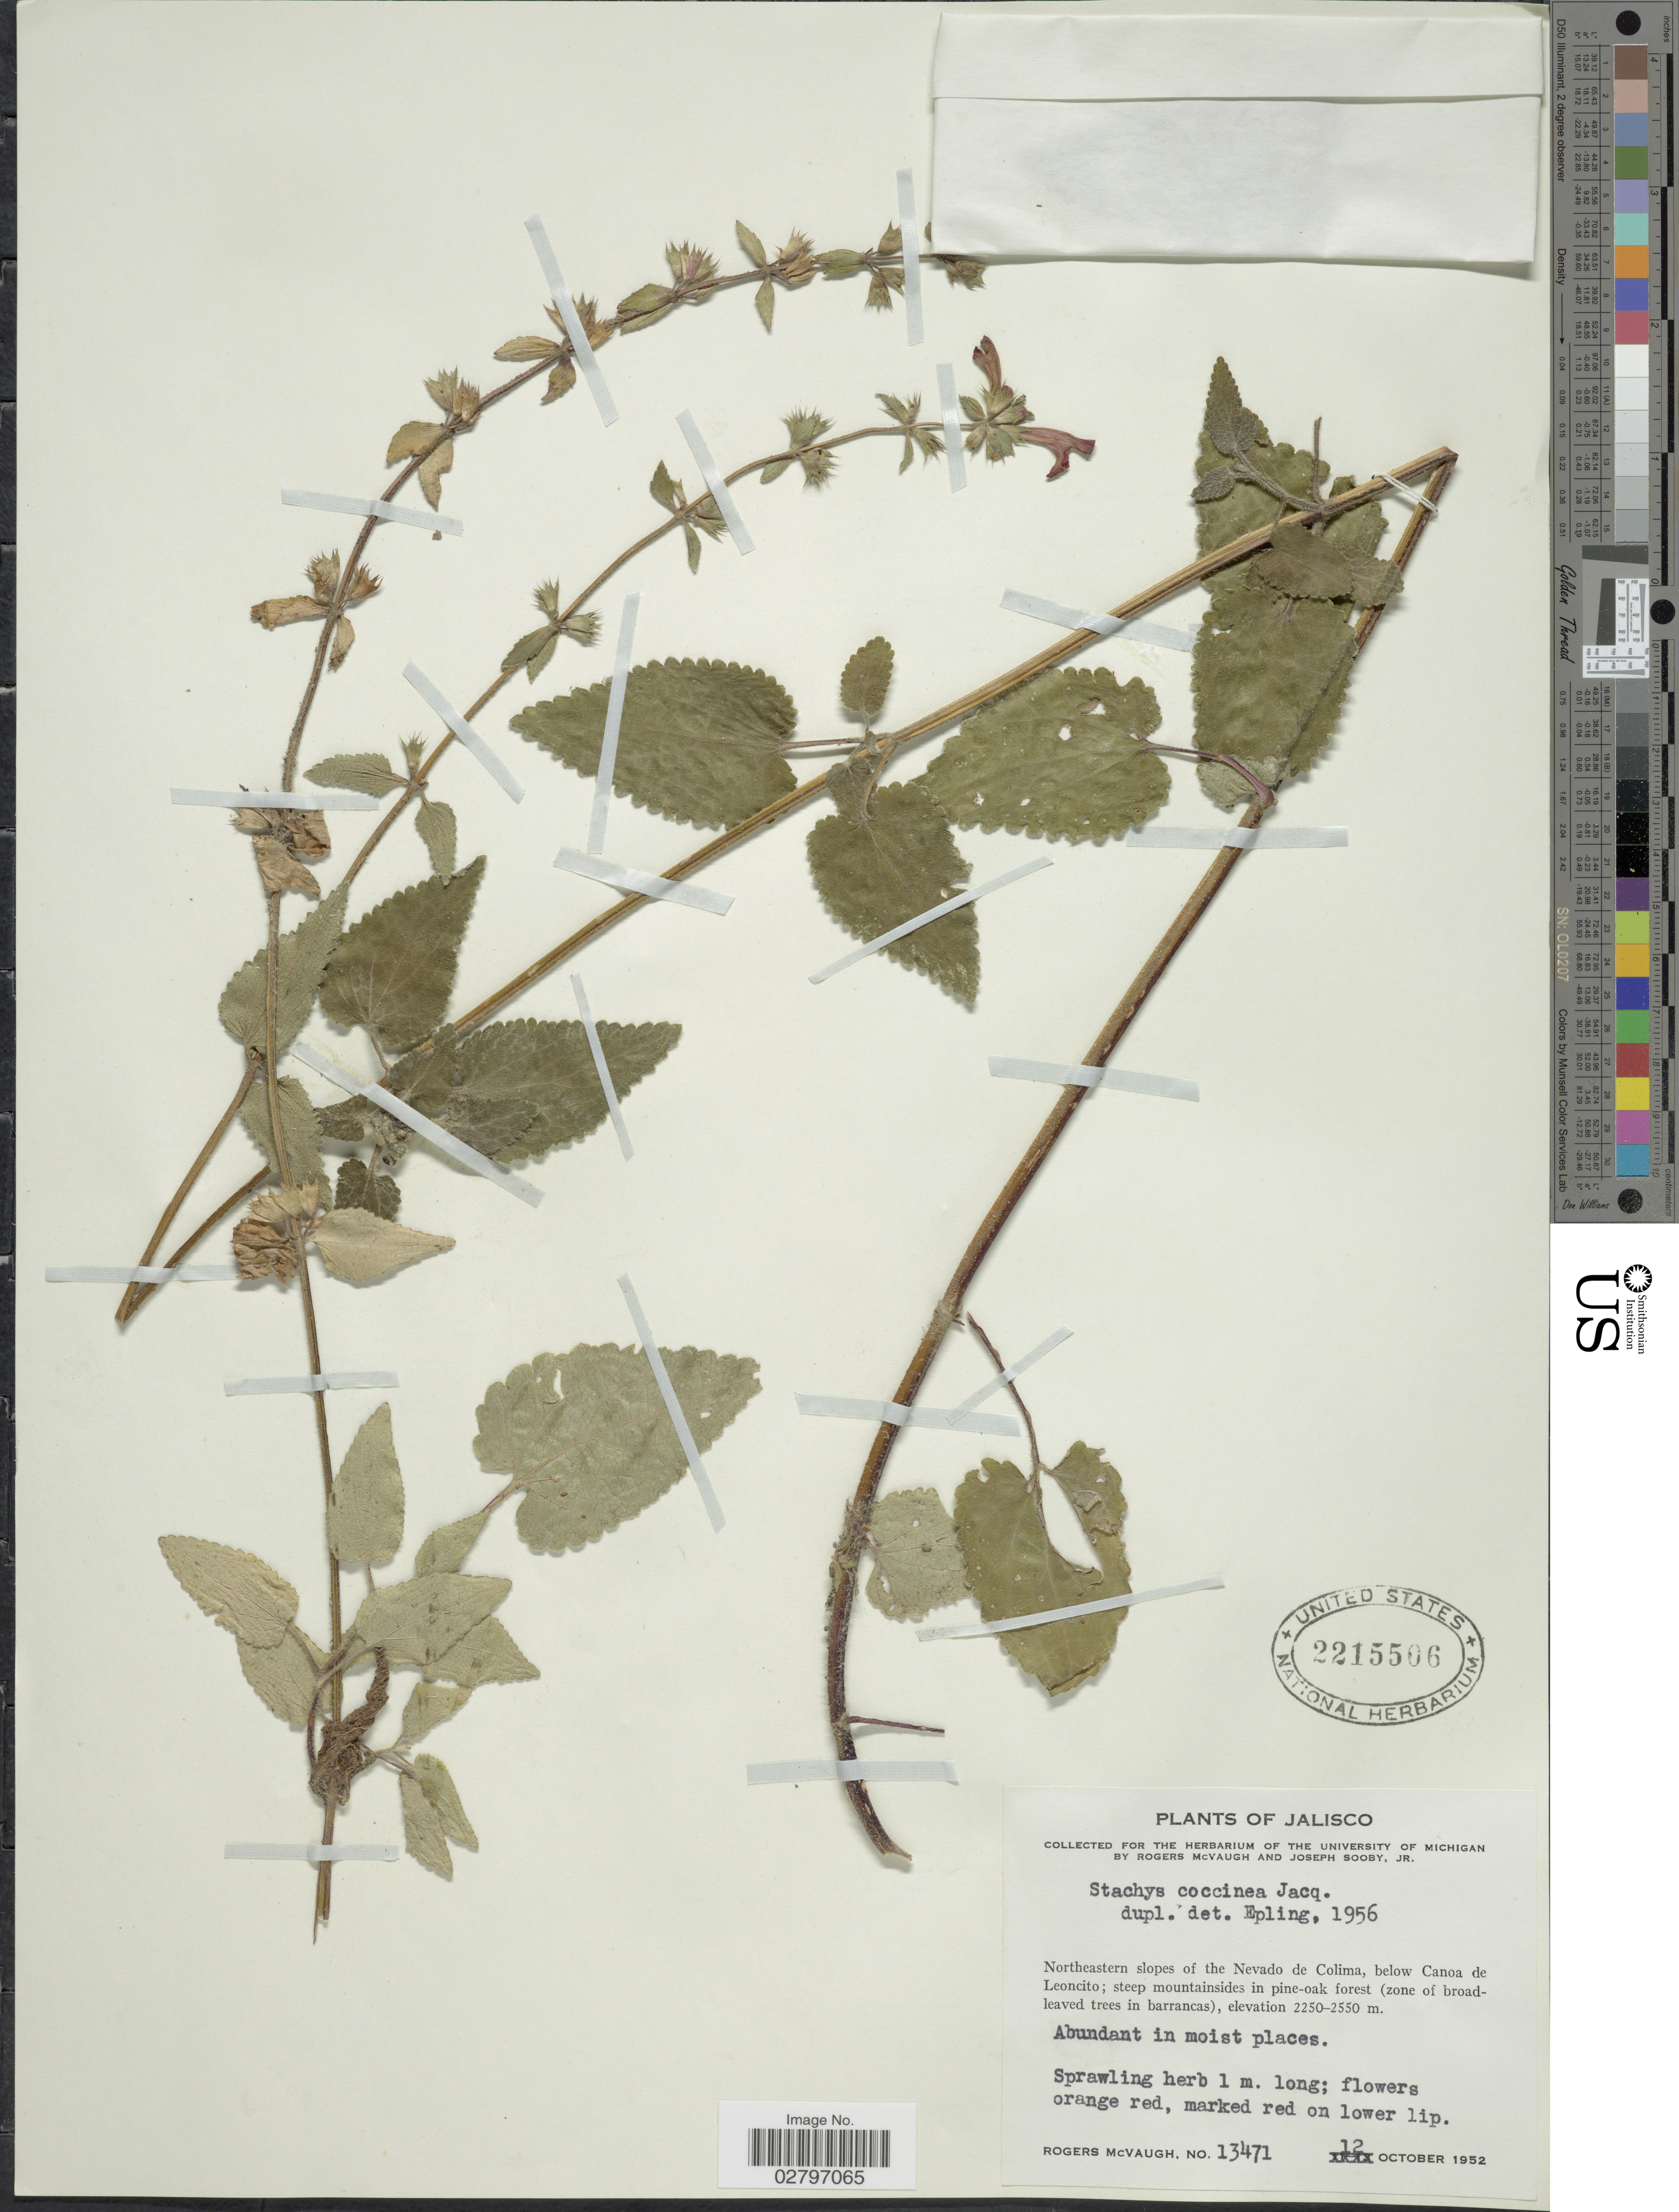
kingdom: Plantae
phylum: Tracheophyta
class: Magnoliopsida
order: Lamiales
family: Lamiaceae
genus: Stachys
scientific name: Stachys coccinea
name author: Ortega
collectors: R. McVaugh & J. Sooby Jr.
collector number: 13471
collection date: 1952-10-12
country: Mexico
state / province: Jalisco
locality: Northeastern slopes of the Nevado de Colima, below Canoa de Leoncito; steep mountainsides in pine-oak forest (zone of broad-leaved trees in barrancas).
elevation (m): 2250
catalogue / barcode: US 2215506